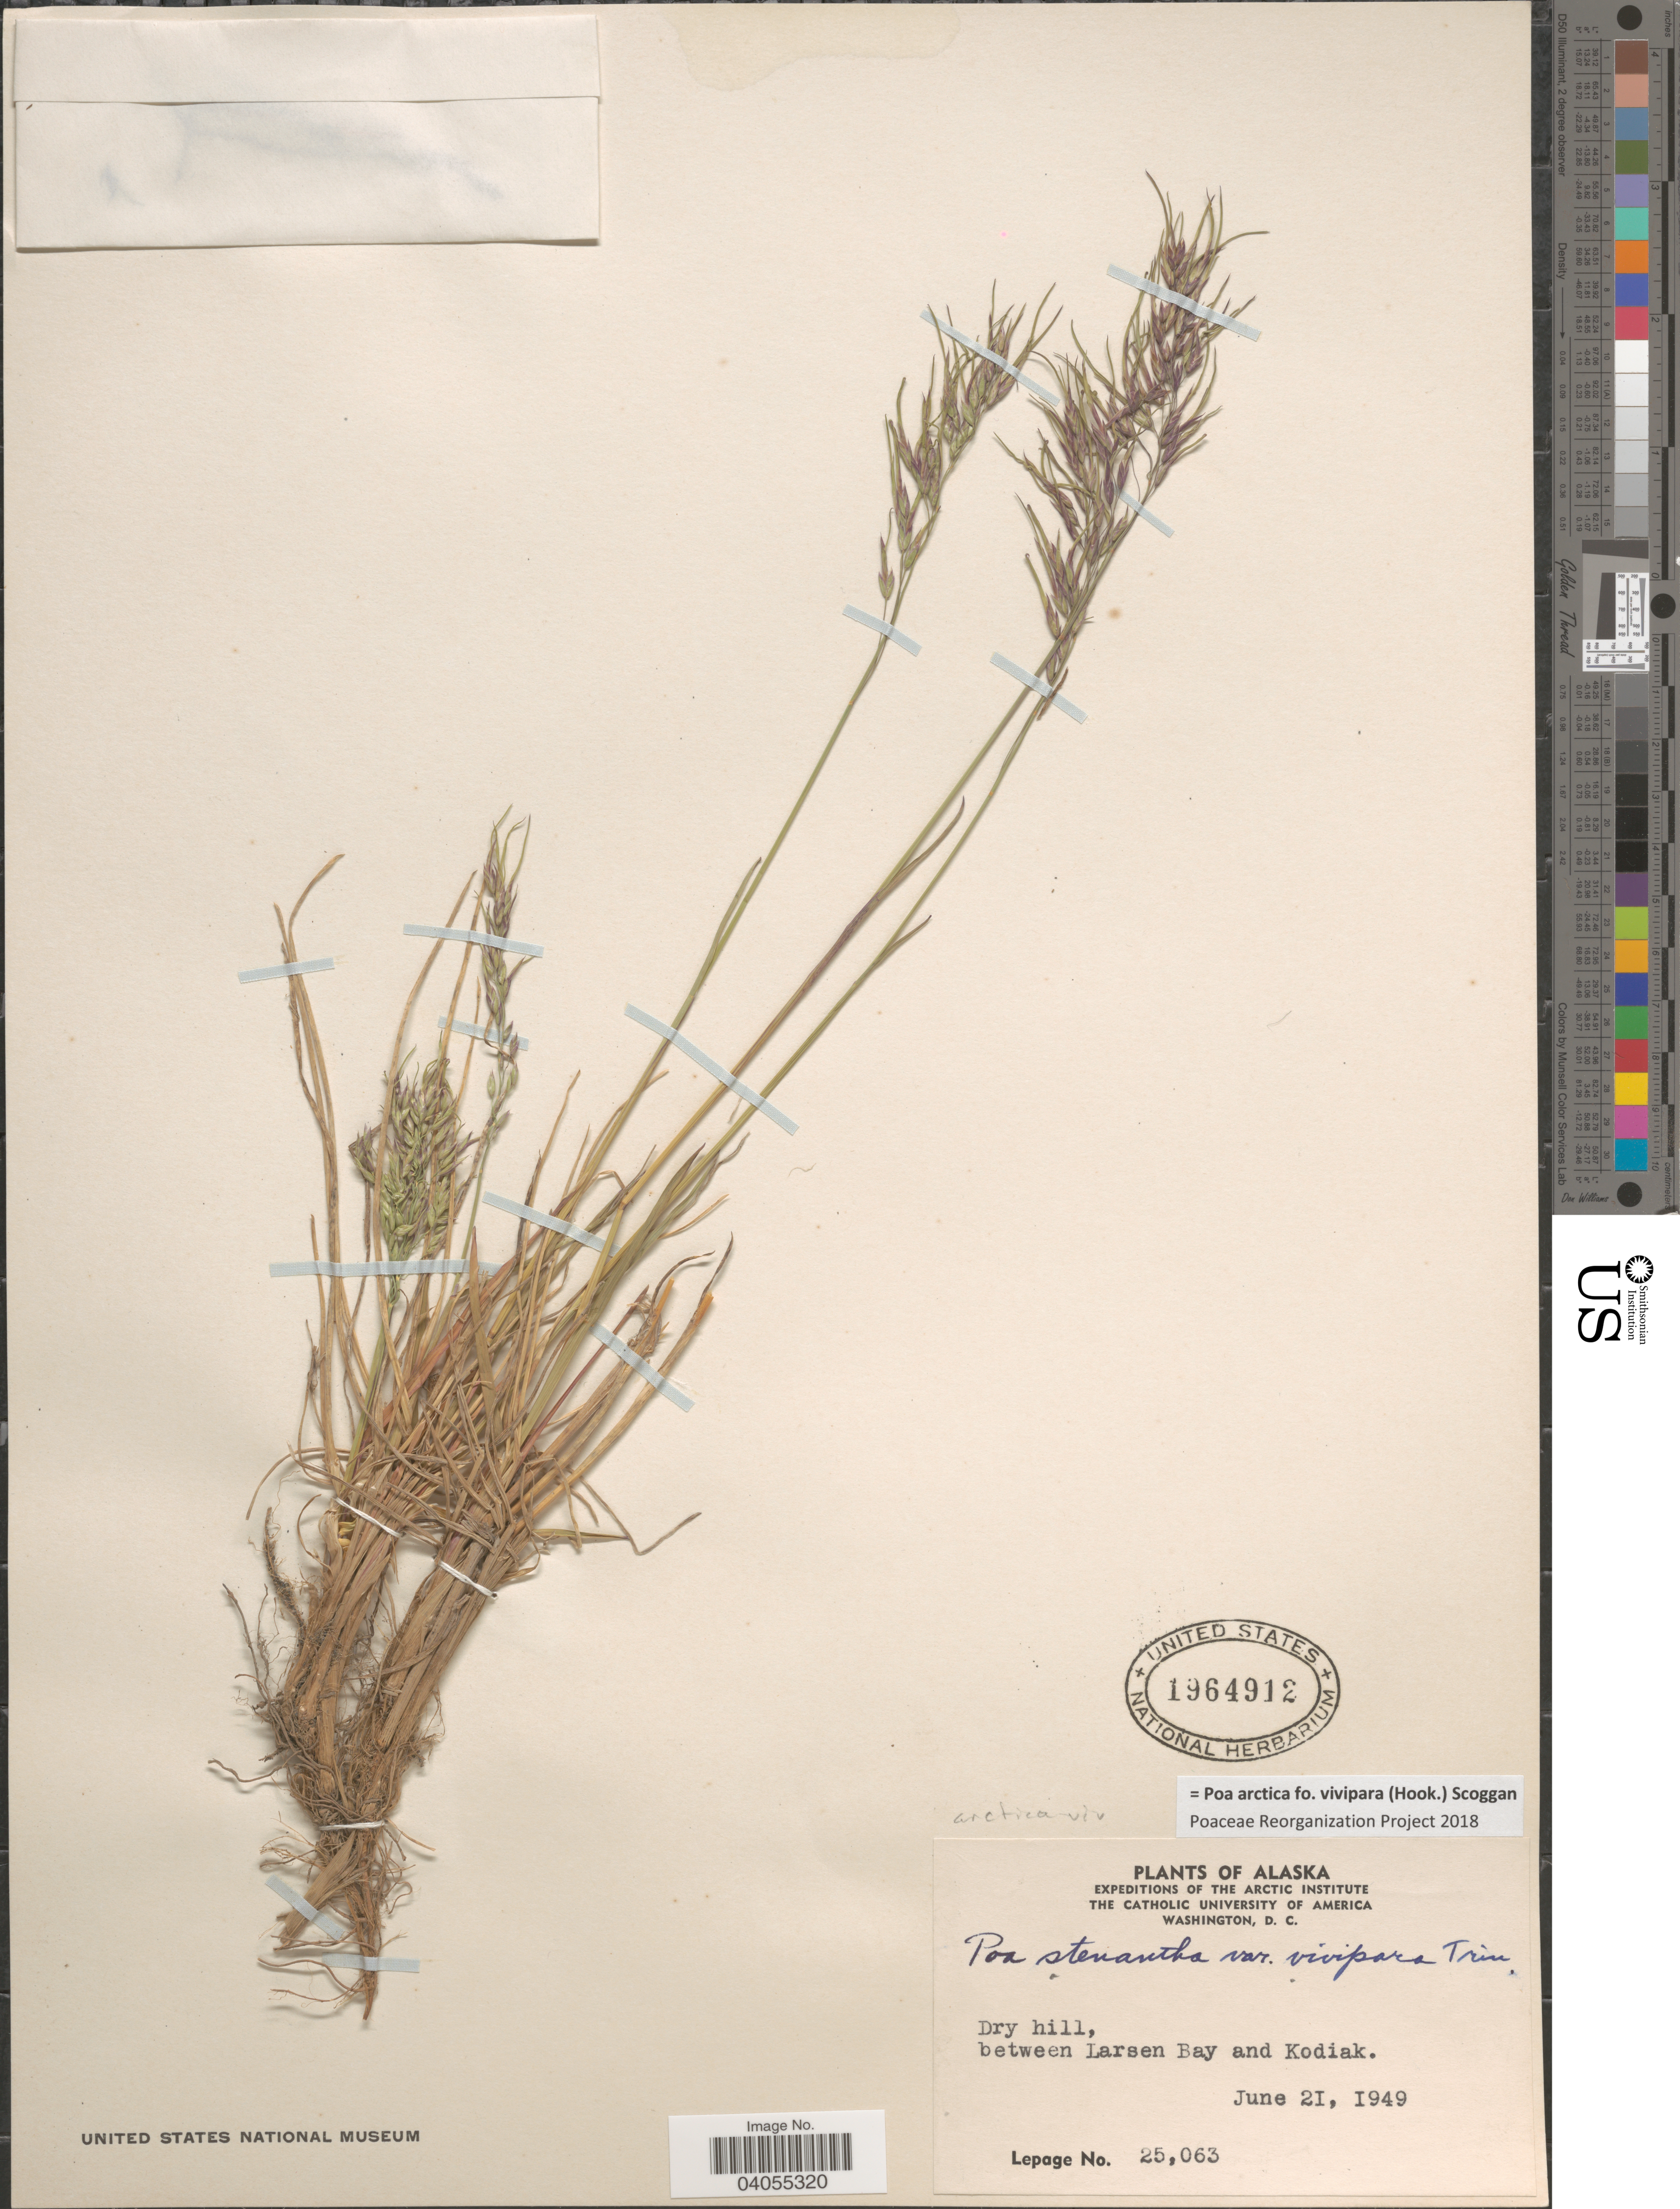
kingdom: Plantae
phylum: Tracheophyta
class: Liliopsida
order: Poales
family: Poaceae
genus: Poa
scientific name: Poa arctica f. vivipara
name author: (Hook.) Scoggan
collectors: -. LePage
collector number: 25063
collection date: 1949-06-21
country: United States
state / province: Alaska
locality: Dry hill, between Larsen Bay and Kodiak.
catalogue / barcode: US 1964912